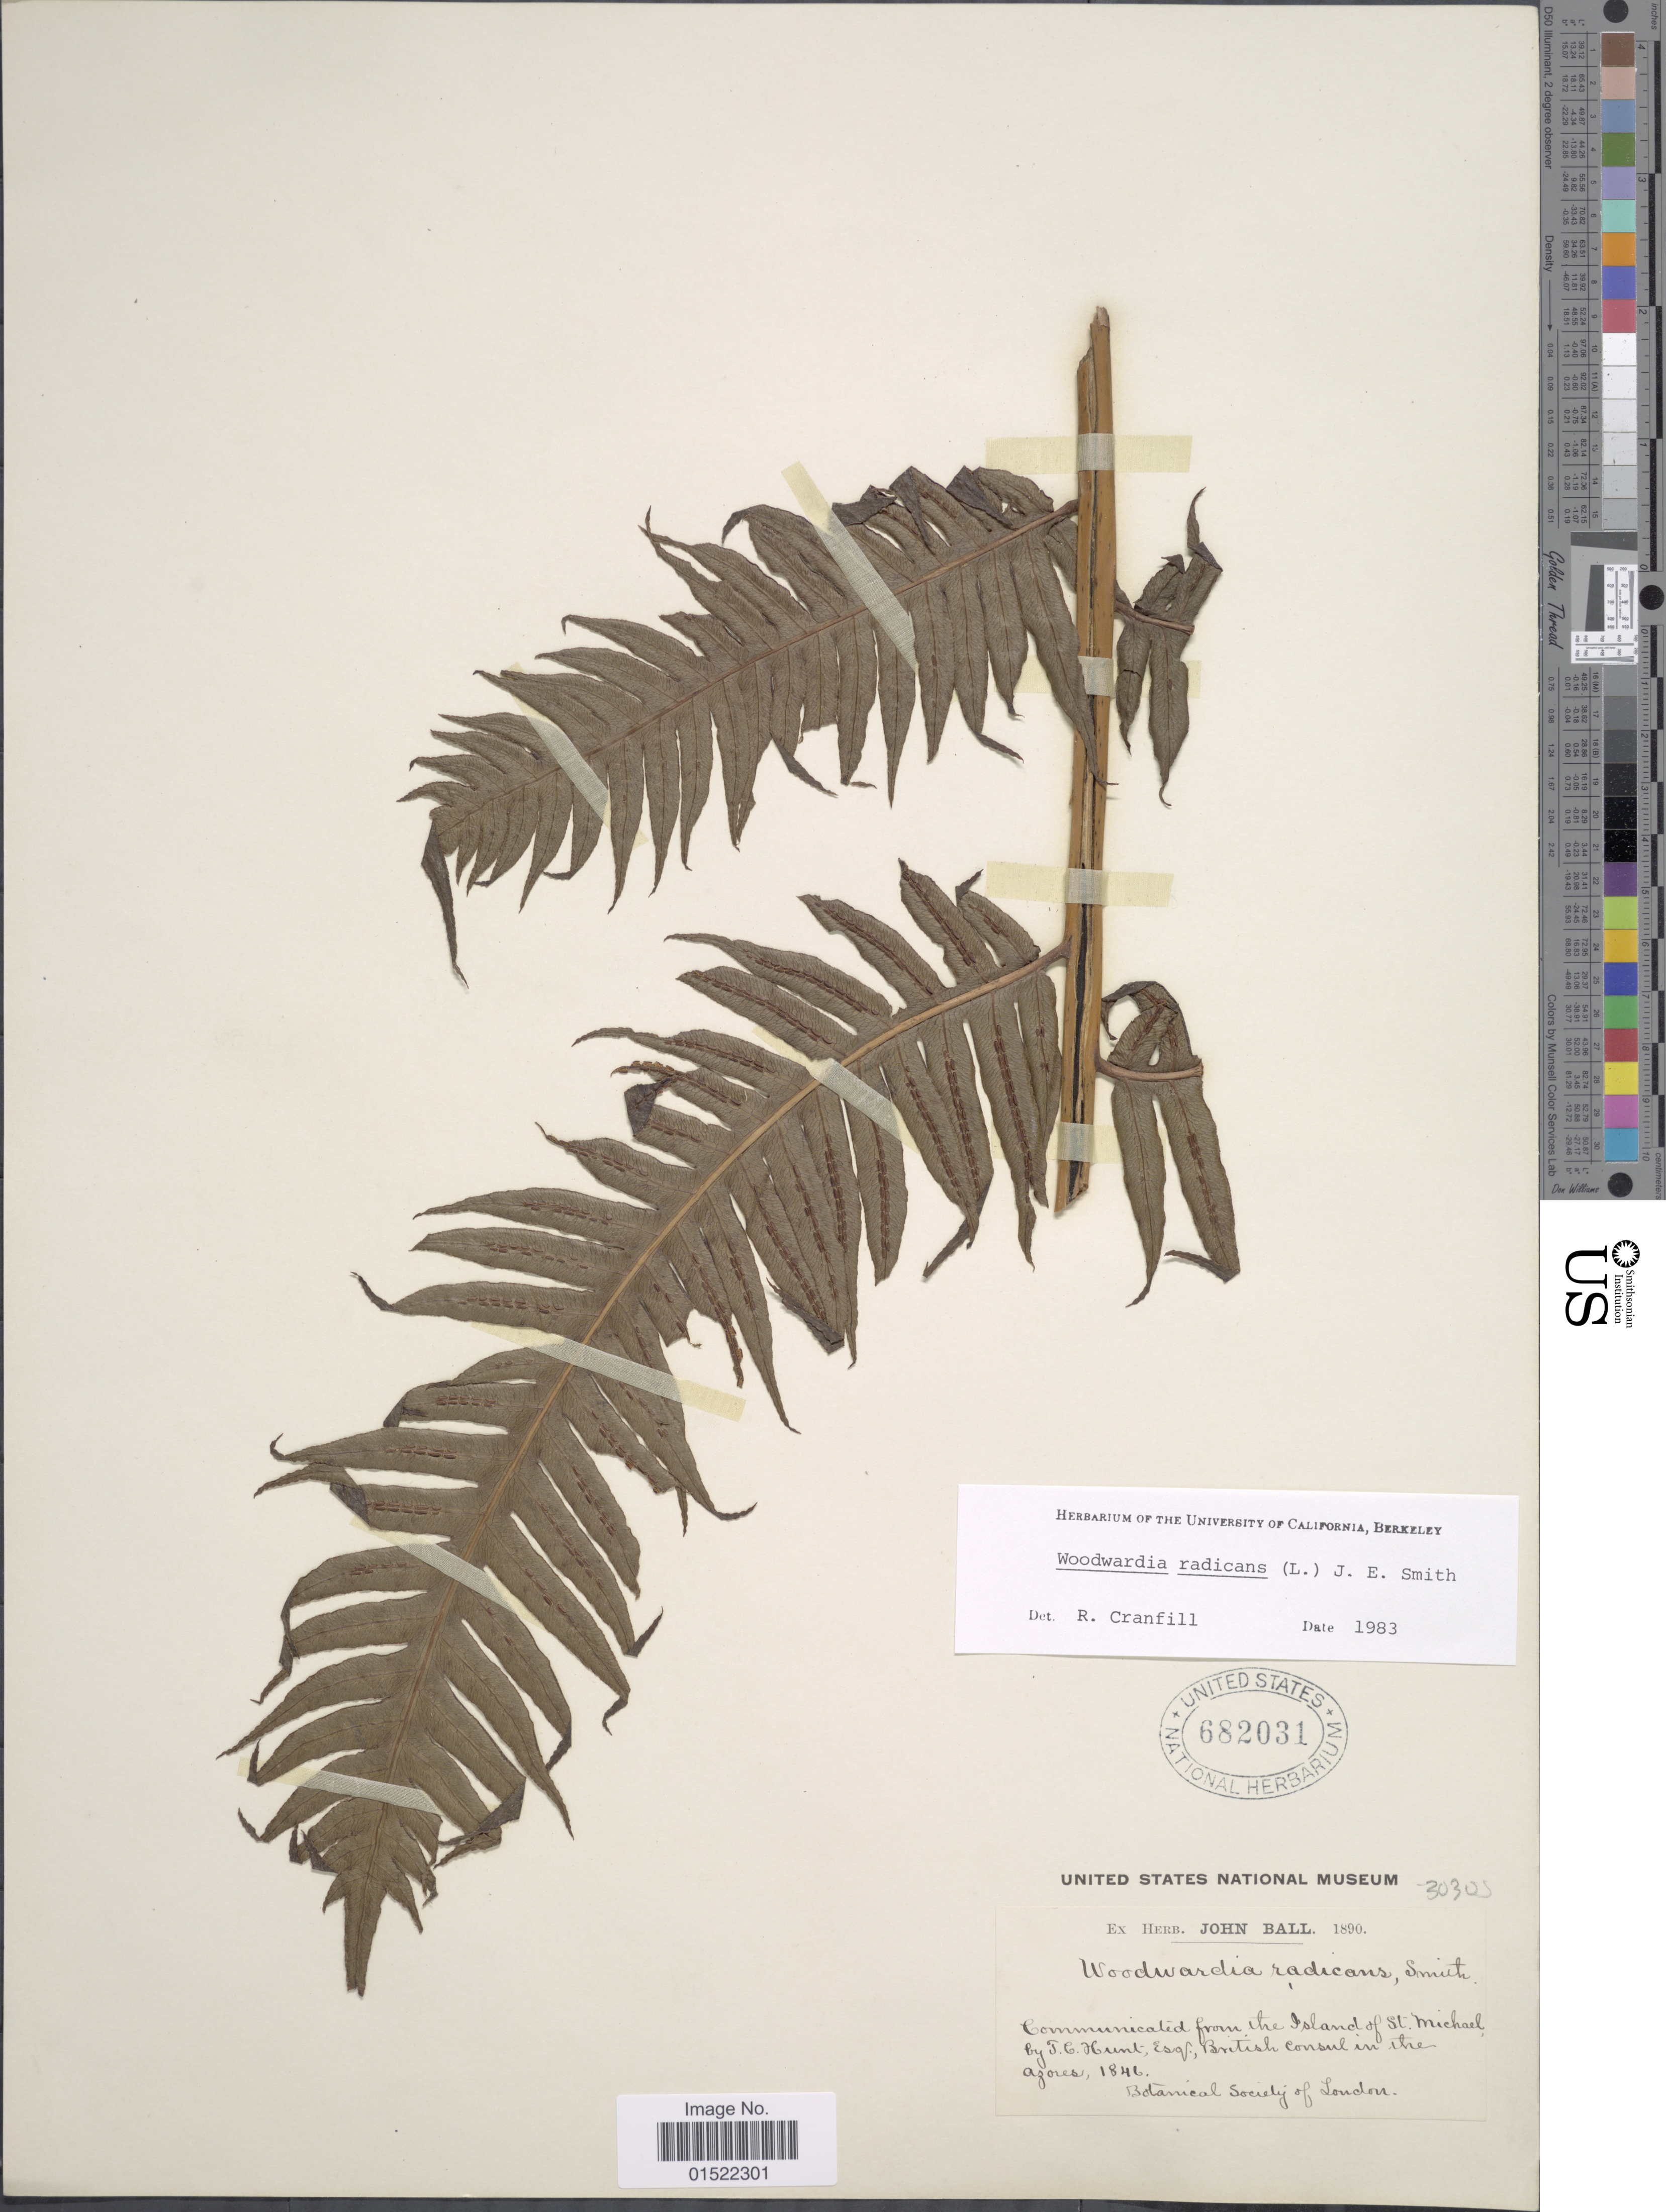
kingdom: Plantae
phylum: Tracheophyta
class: Polypodiopsida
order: Polypodiales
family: Blechnaceae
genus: Woodwardia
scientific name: Woodwardia radicans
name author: (L.) Sm.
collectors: T. Hunt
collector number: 3030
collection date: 1846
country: Portugal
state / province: Azores (Aut. Reg.)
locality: Island of St. Michael, British consul in the Azores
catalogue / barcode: US 682031